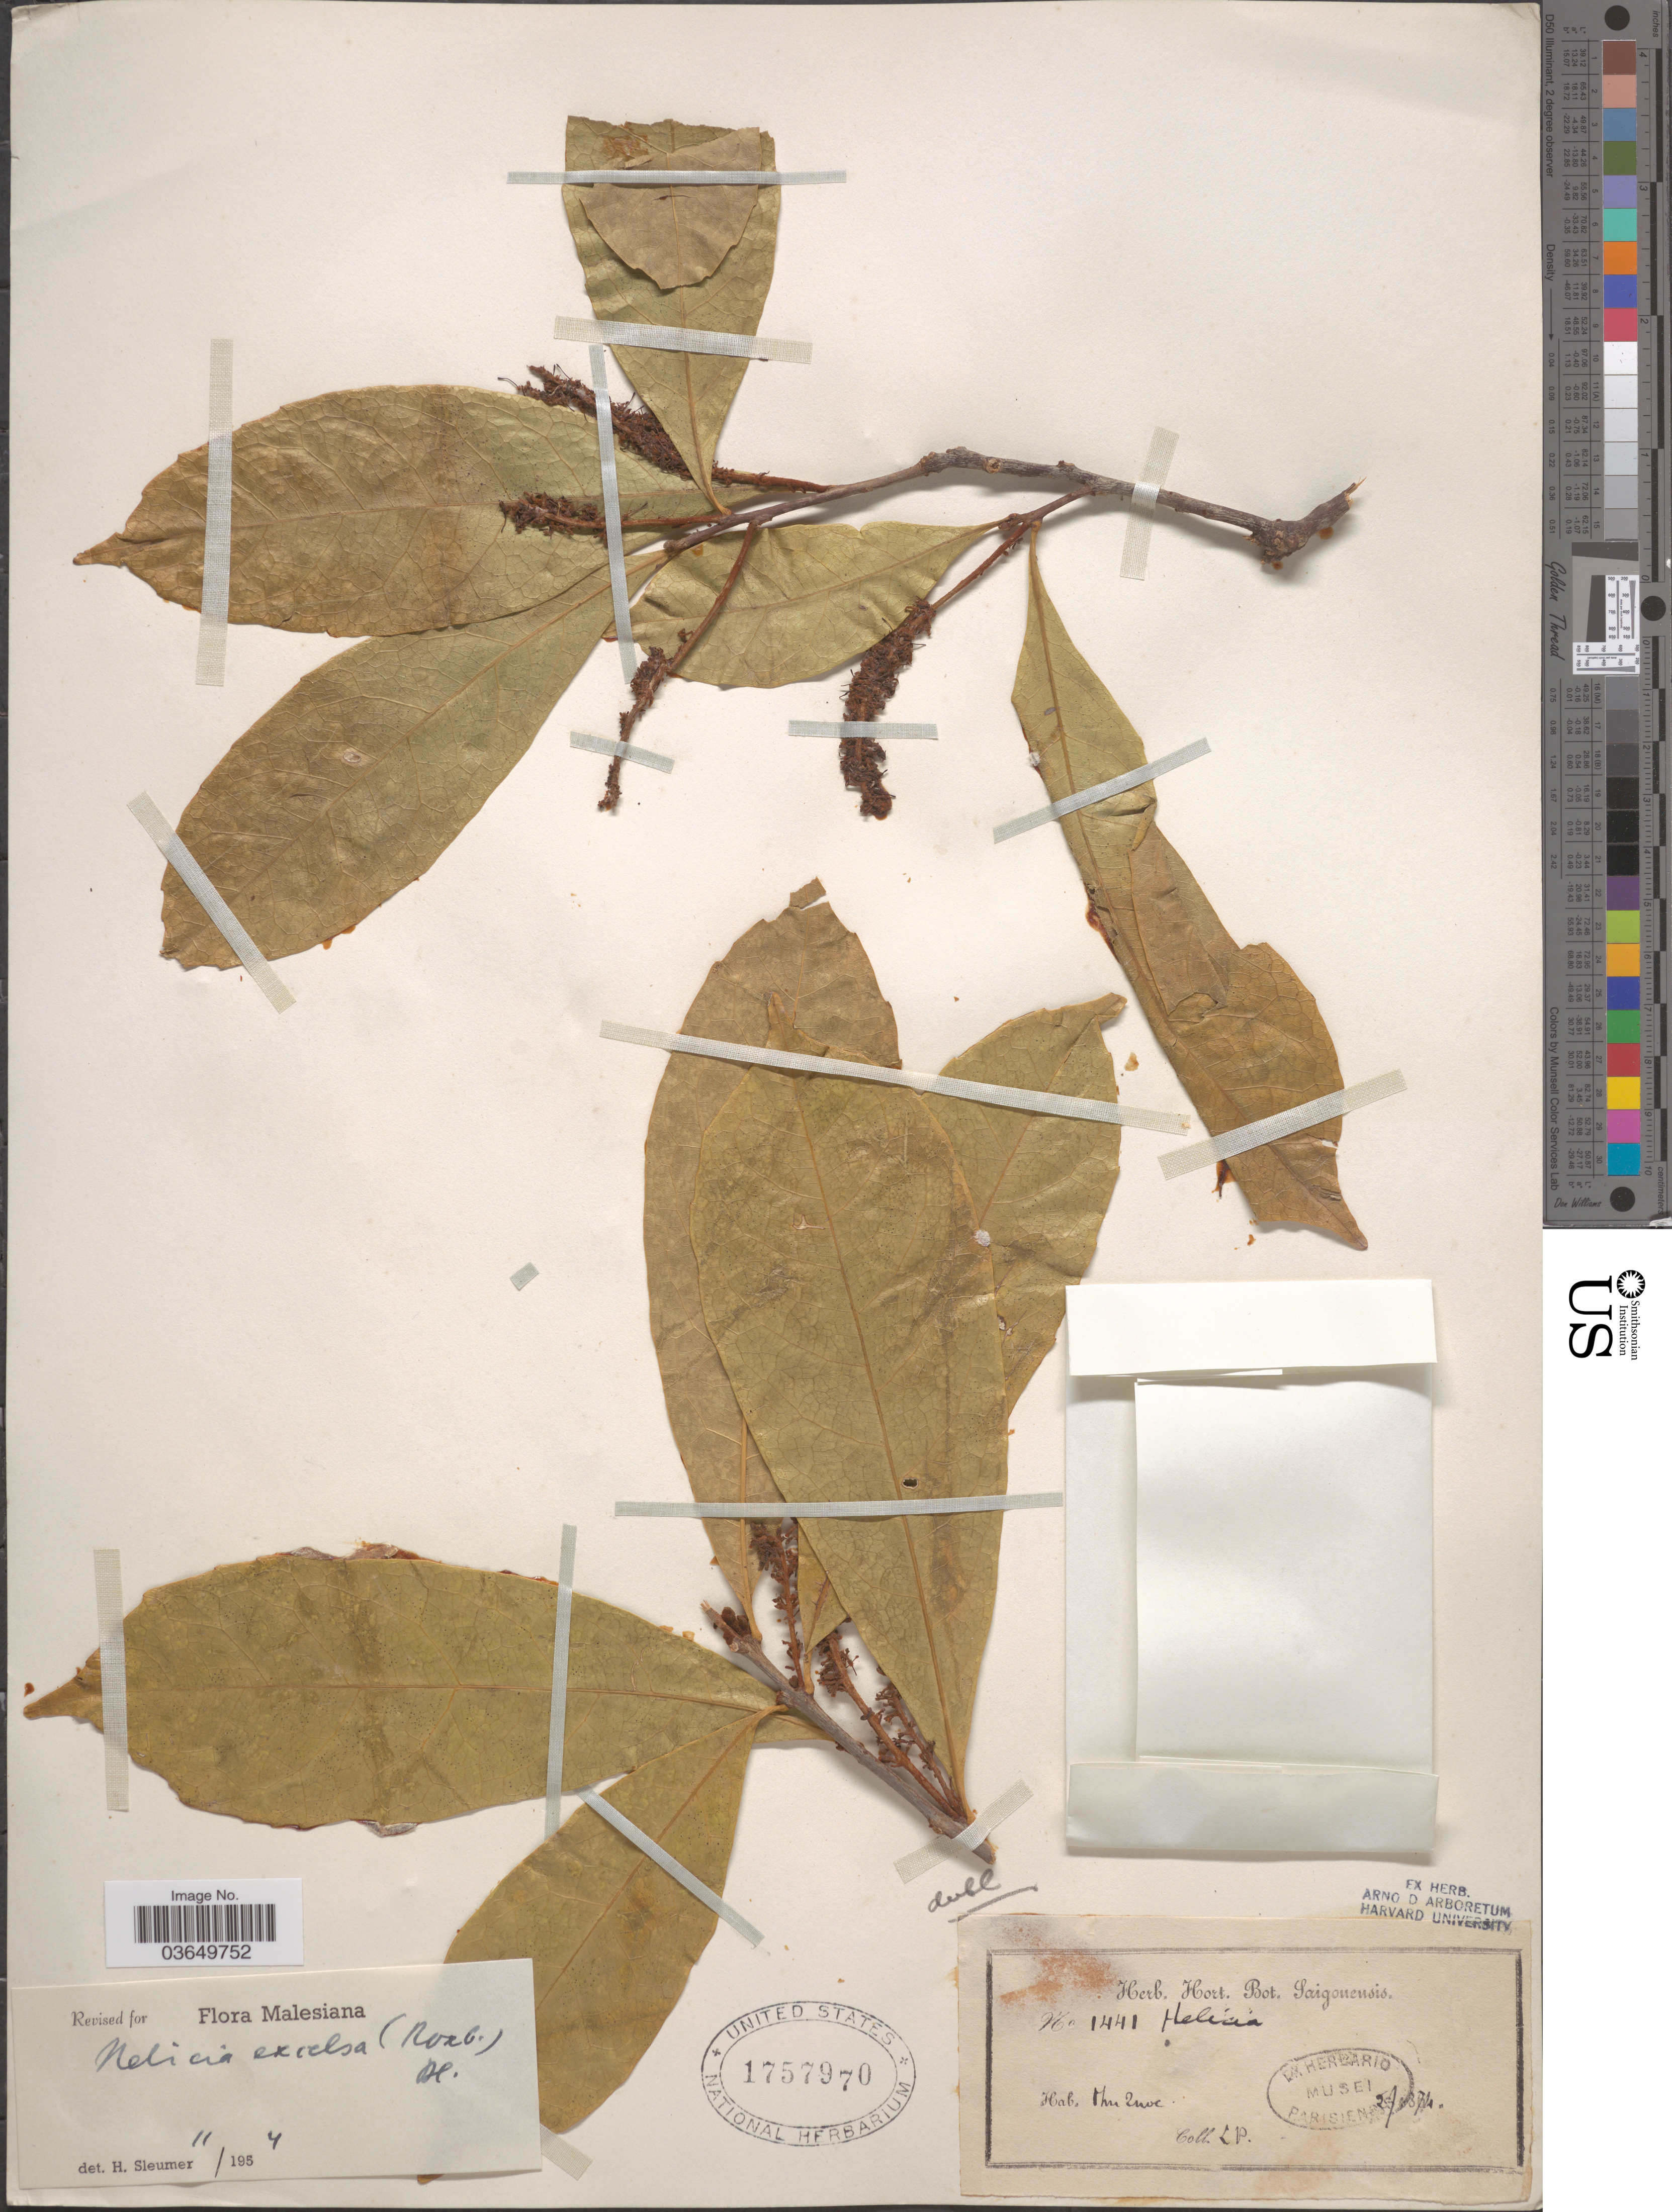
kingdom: Plantae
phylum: Tracheophyta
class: Magnoliopsida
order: Proteales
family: Proteaceae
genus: Helicia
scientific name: Helicia excelsa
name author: (Roxb.) Blume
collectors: L. Pierre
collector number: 1441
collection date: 1874-02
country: Vietnam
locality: Phu Quoc.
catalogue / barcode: US 1757970